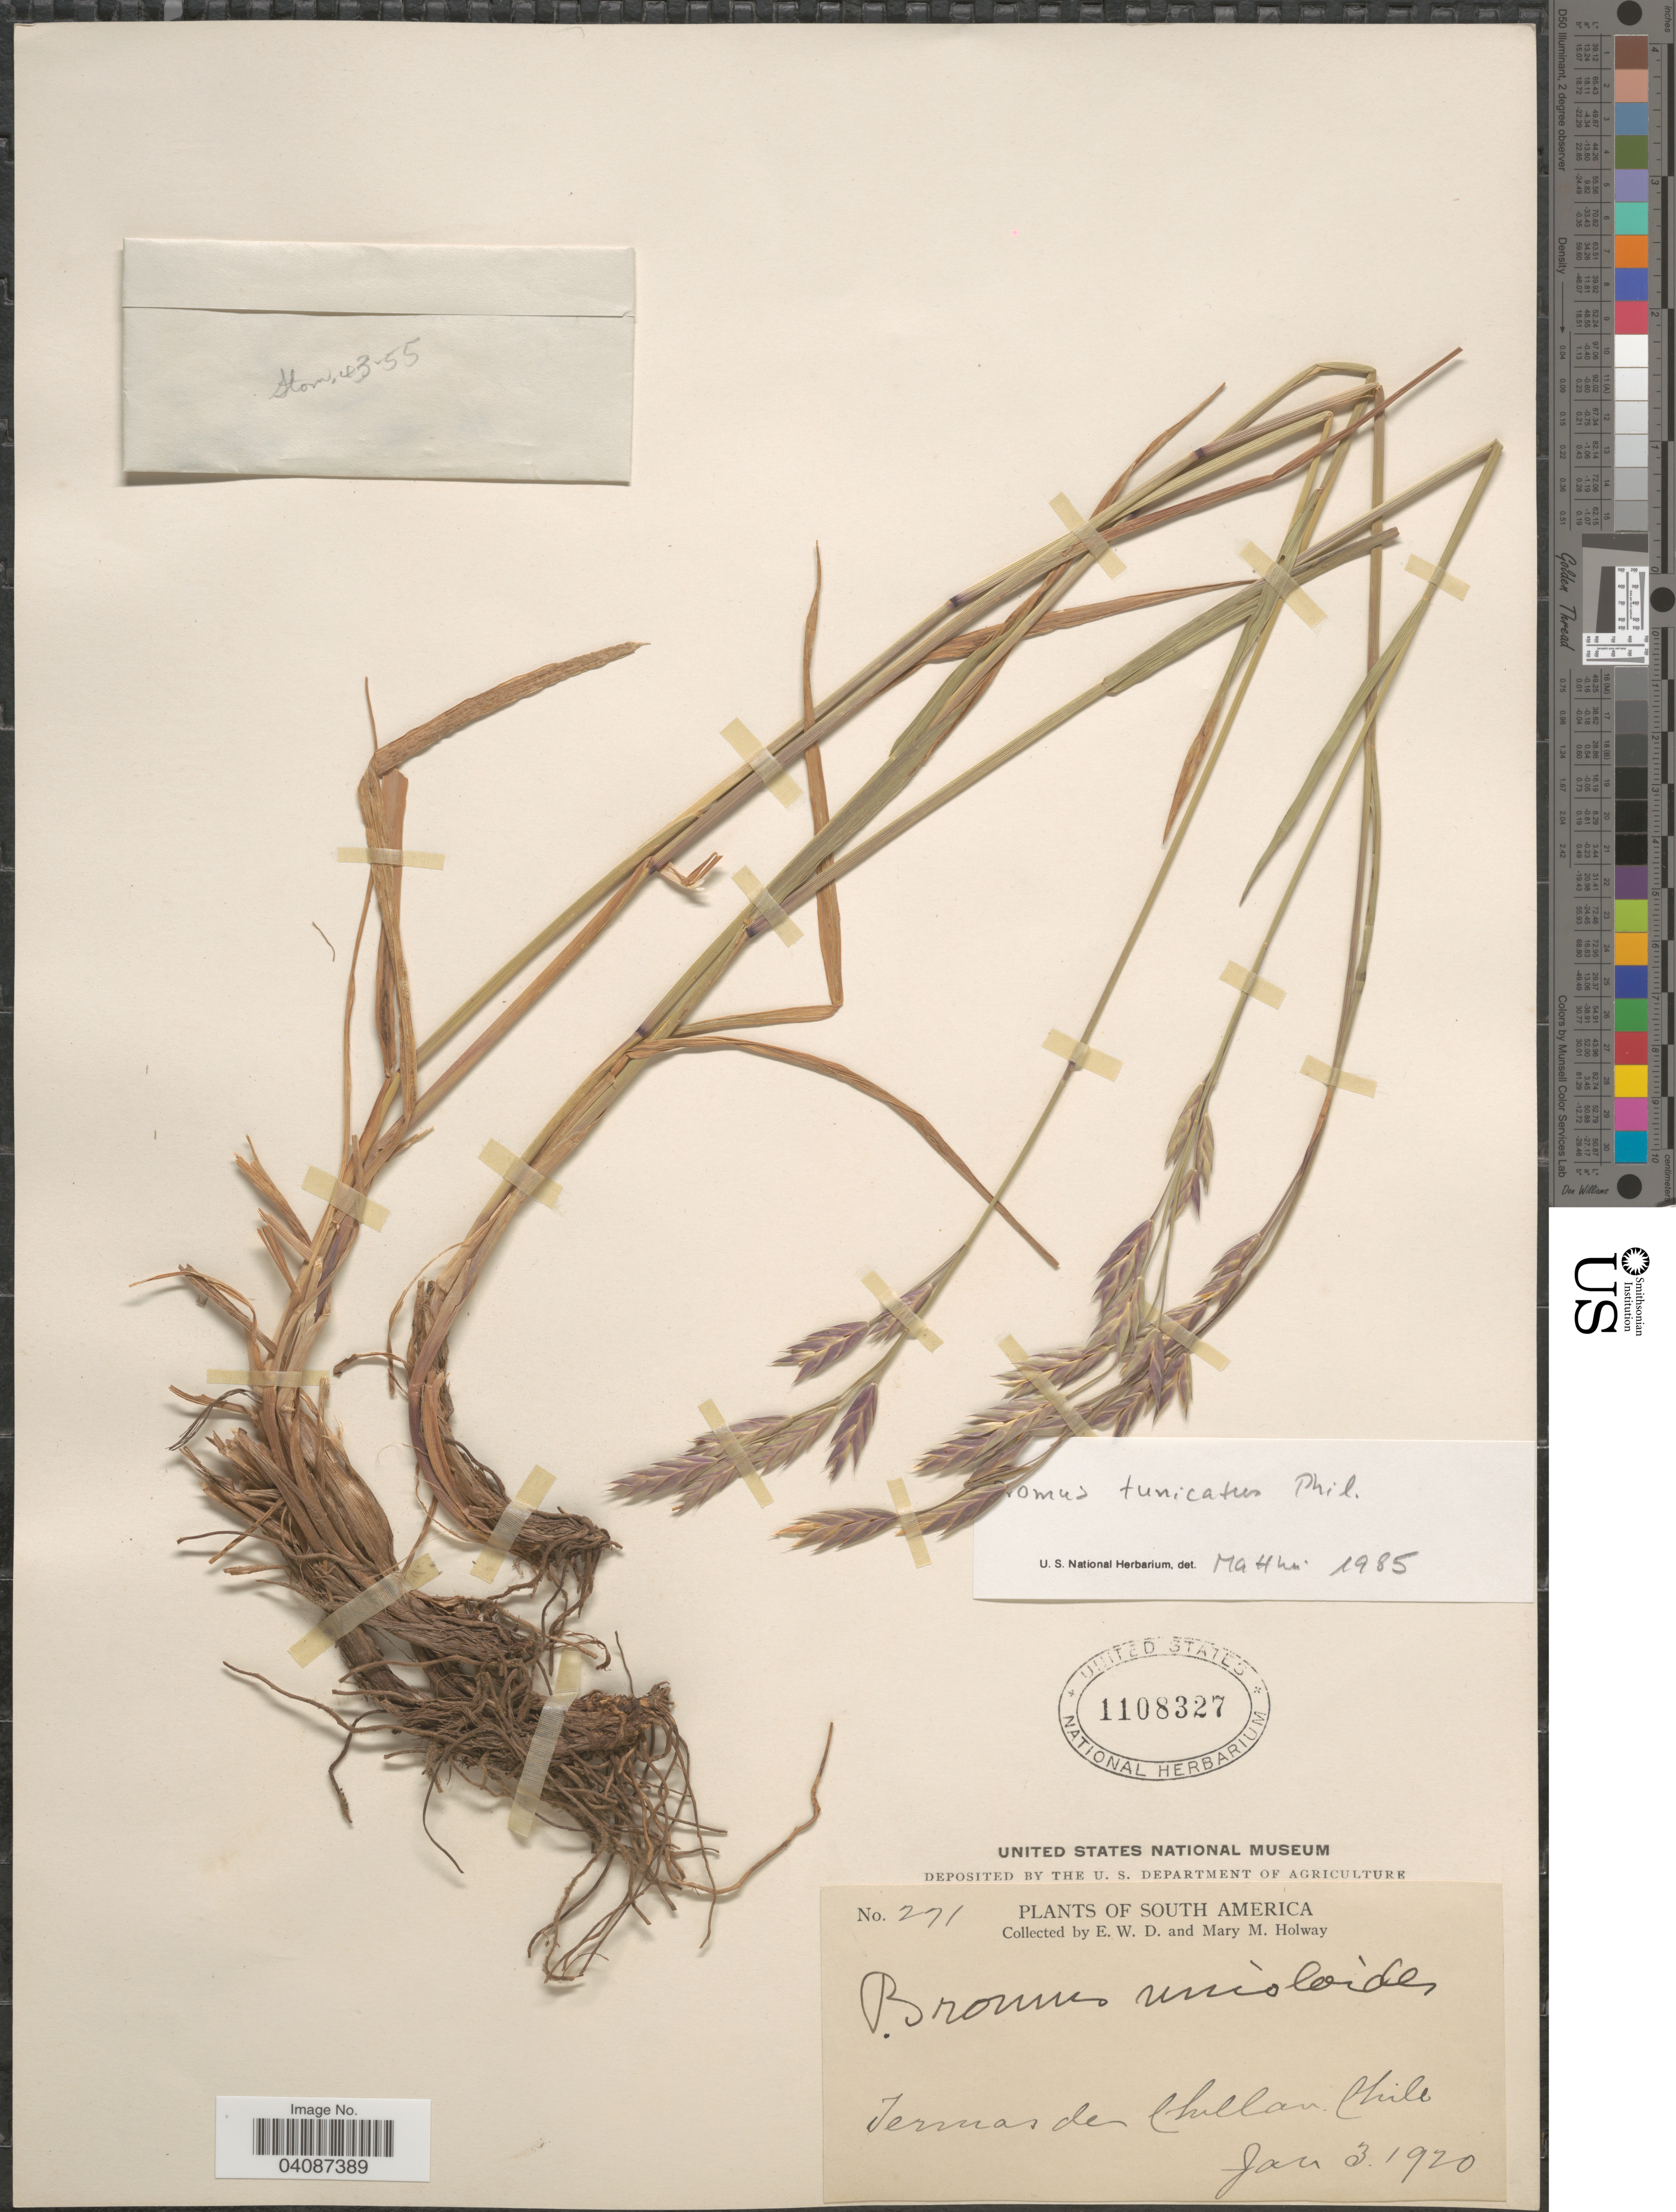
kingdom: Plantae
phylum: Tracheophyta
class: Liliopsida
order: Poales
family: Poaceae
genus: Bromus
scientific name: Bromus tunicatus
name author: Phil.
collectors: E. W. D. Holway & M. M. Holway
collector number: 271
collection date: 1920-01-03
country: Chile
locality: Termas de Chillan.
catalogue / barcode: US 1108327